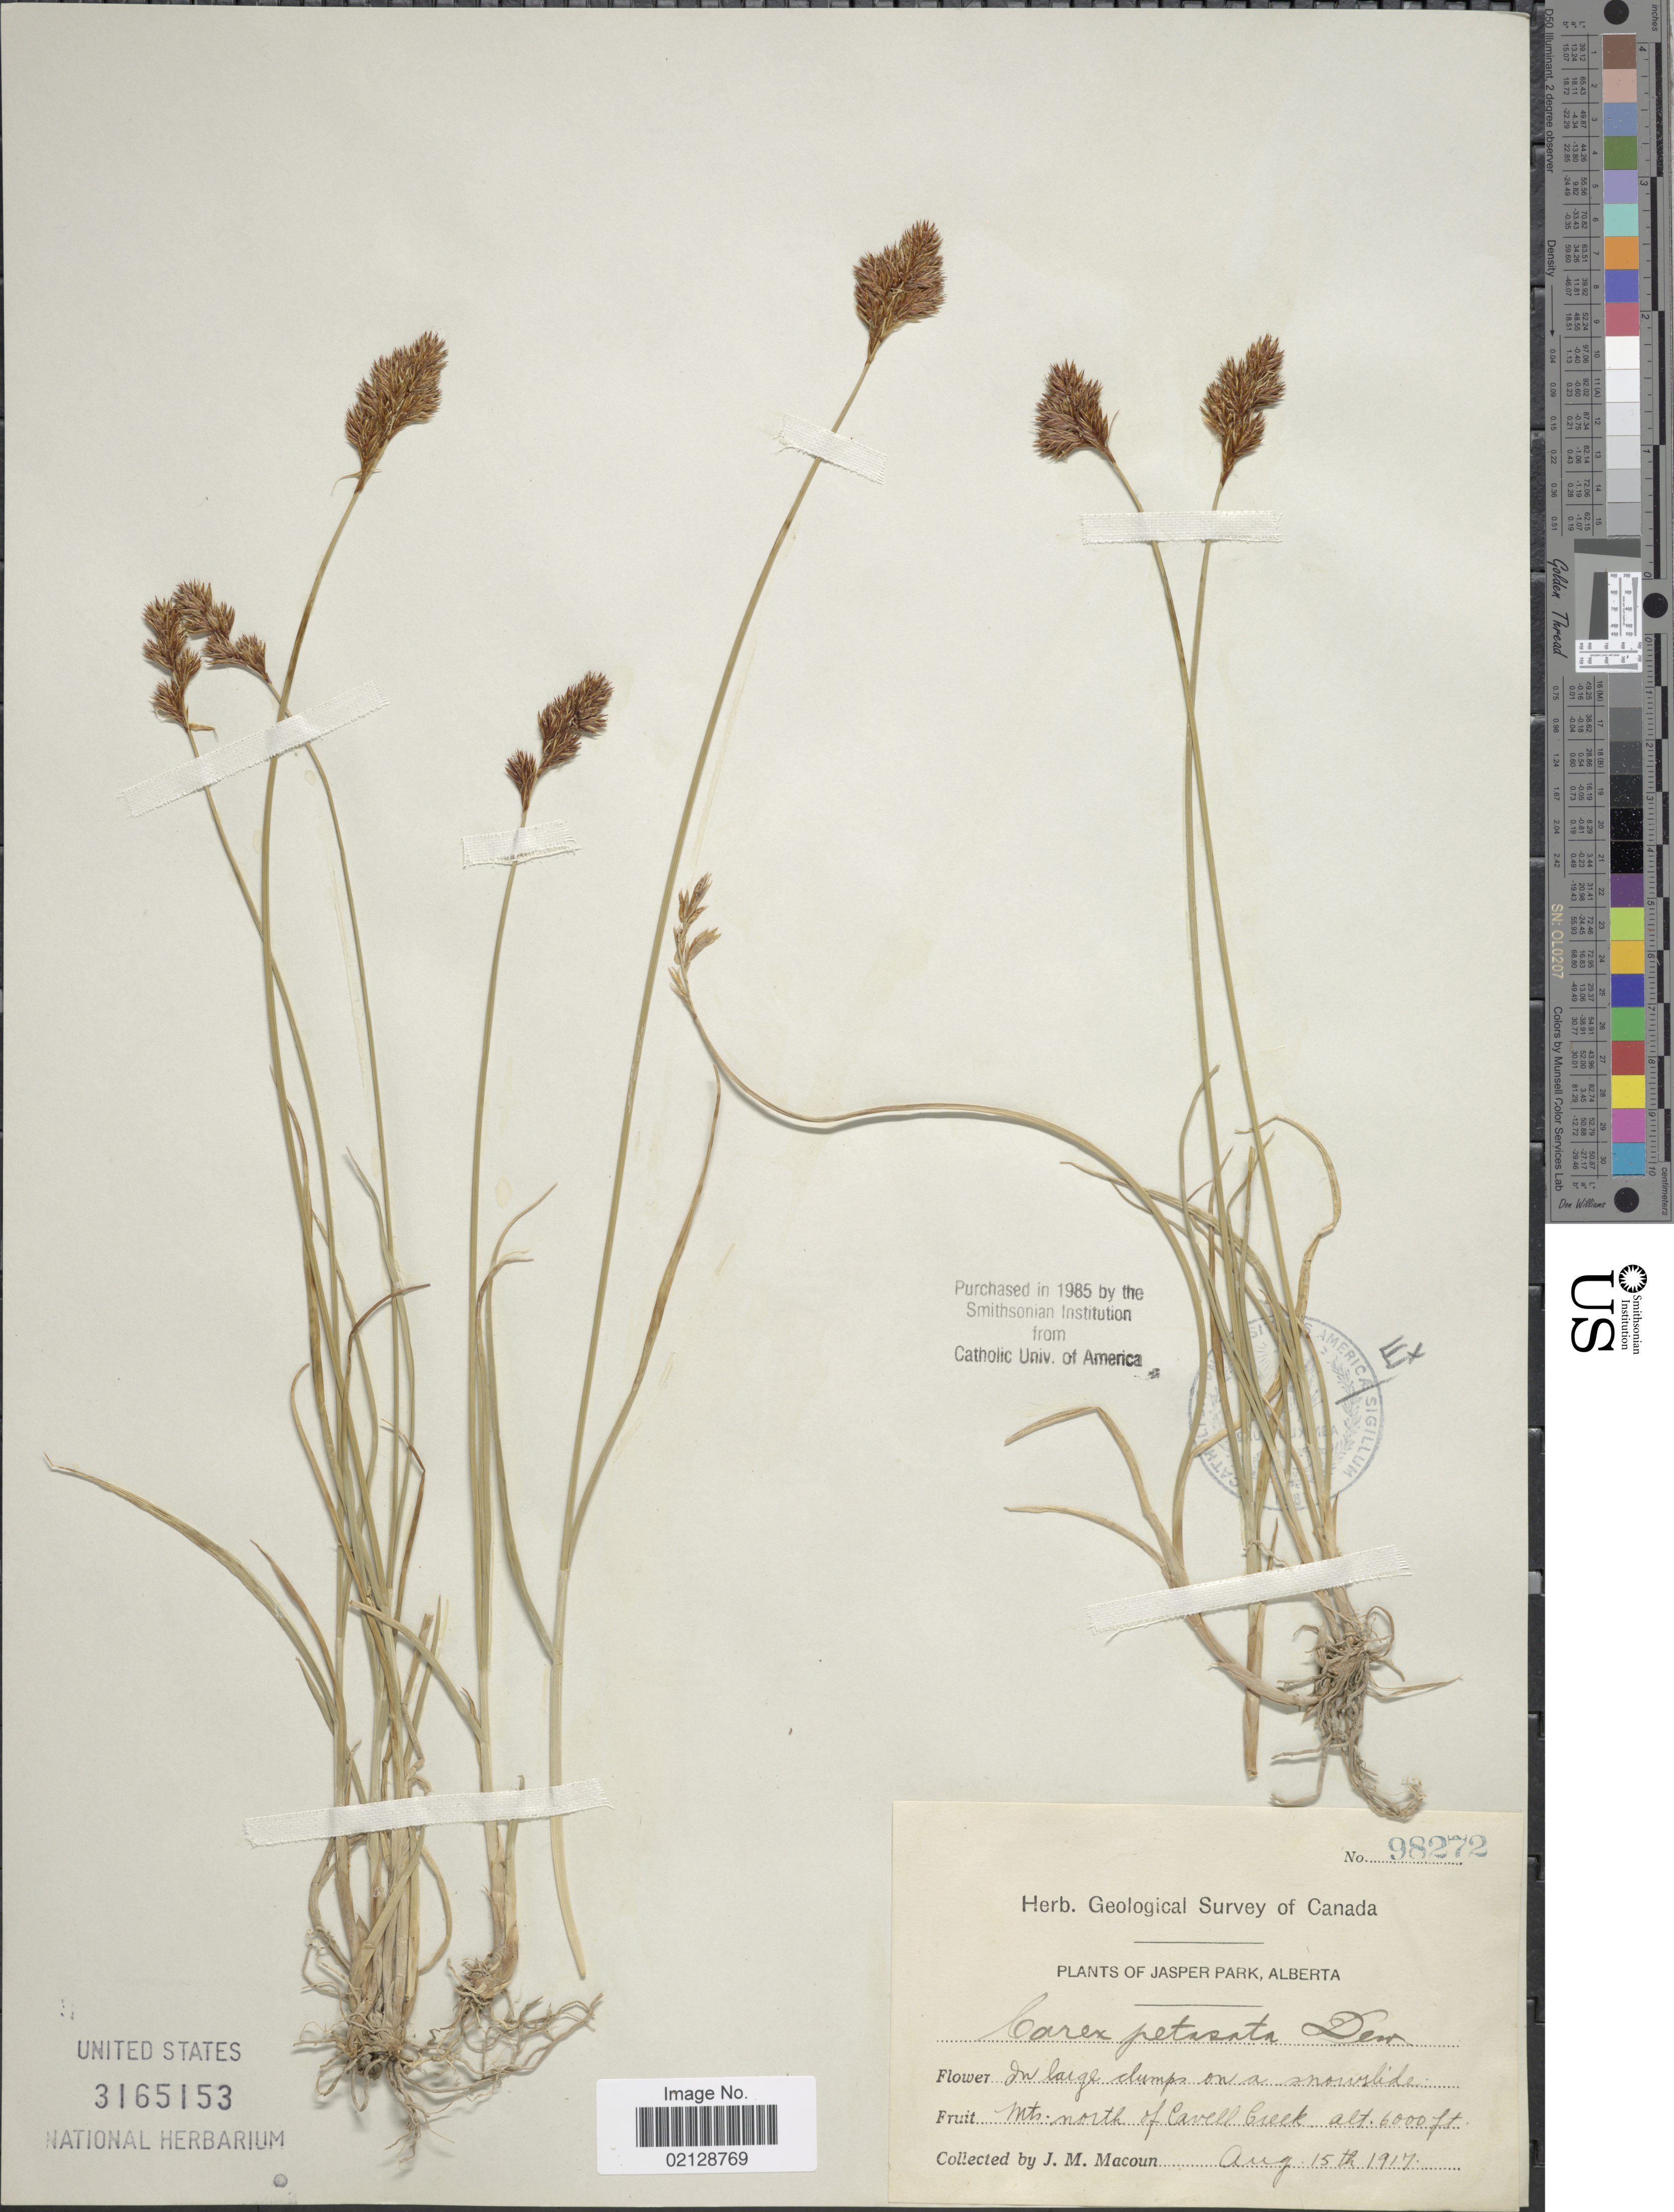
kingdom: Plantae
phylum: Tracheophyta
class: Liliopsida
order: Poales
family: Cyperaceae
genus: Carex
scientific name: Carex petasata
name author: Dewey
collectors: J. M. Macoun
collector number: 98272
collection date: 1917-08-15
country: Canada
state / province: Alberta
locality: Jasper Park, Mts. north of Cavell Creek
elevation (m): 1829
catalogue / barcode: US 3165153